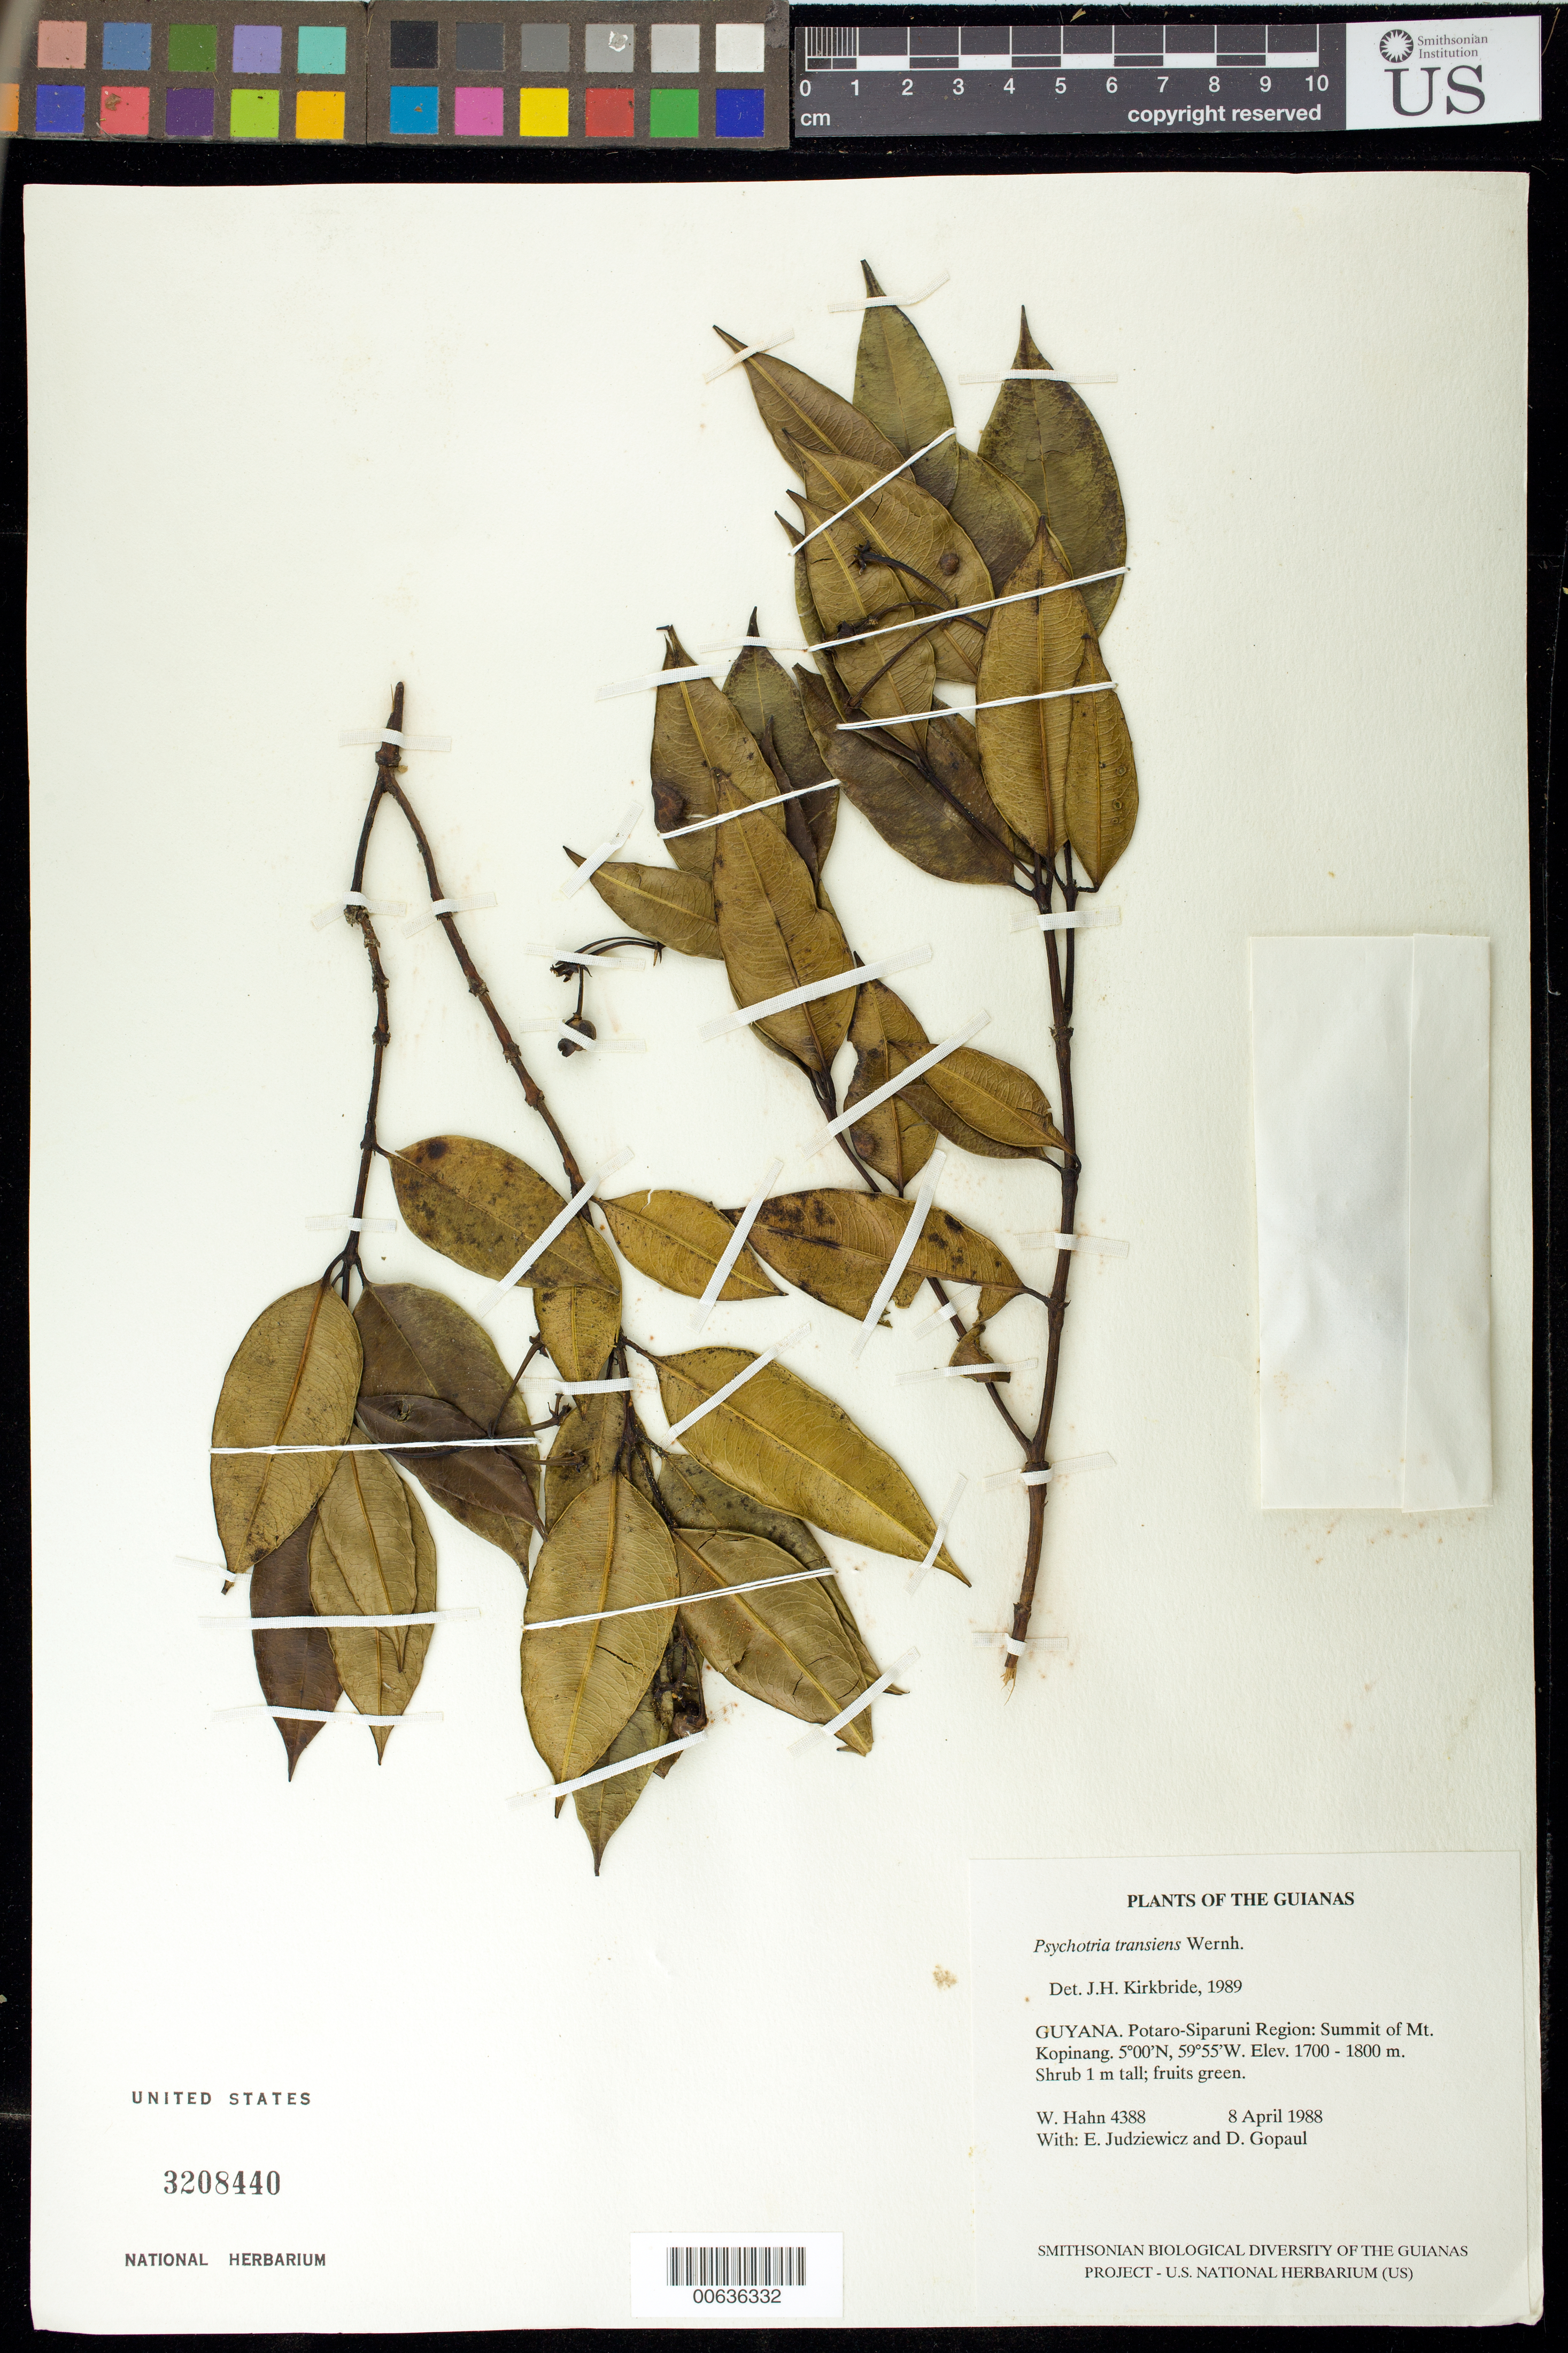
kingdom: Plantae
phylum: Tracheophyta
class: Magnoliopsida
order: Gentianales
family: Rubiaceae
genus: Palicourea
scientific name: Palicourea ernestii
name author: (K. Krause) Delprete & J.H. Kirkbr.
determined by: Kirkbride, J. H., Jr.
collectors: W. Hahn, E. J. Judziewicz & D. Gopaul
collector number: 4388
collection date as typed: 8 April 1988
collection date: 1988-04-08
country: Guyana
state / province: Potaro-Siparuni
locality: Summit of Mt. Kopinang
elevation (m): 1700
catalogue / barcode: US 3208440